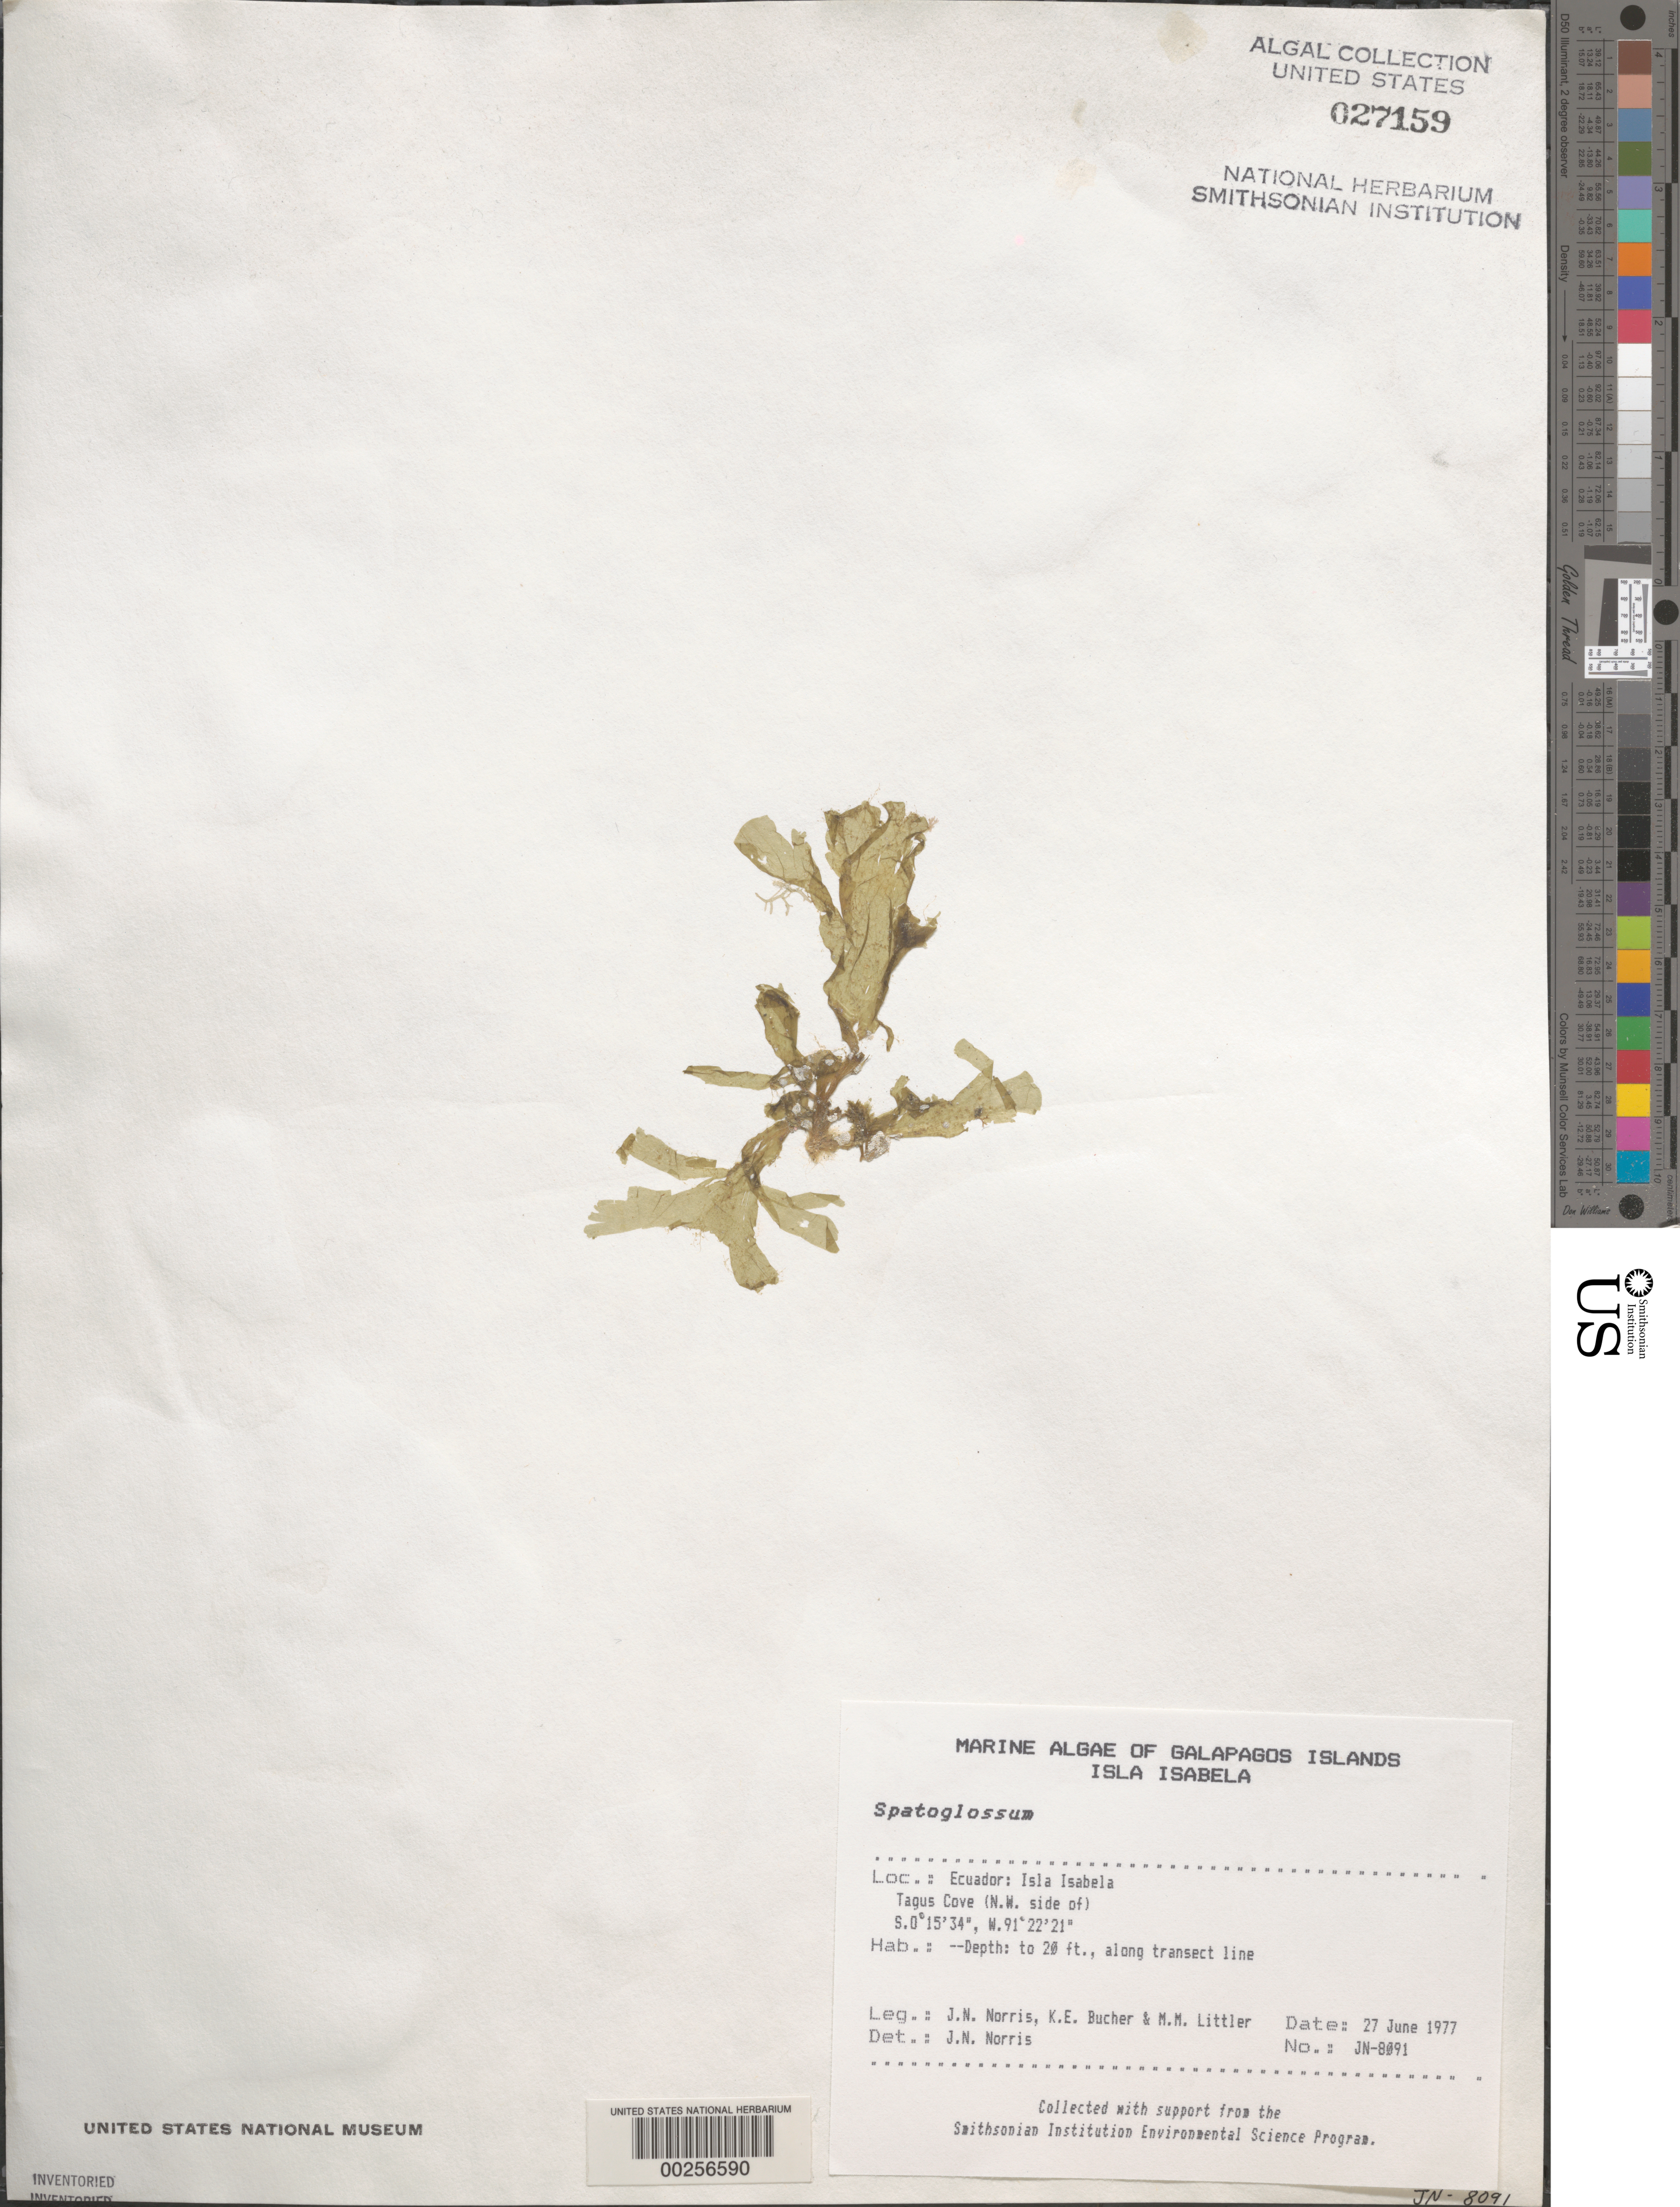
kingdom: Chromista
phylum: Ochrophyta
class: Phaeophyceae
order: Dictyotales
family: Dictyotaceae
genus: Spatoglossum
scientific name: Spatoglossum sp.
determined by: Norris, James N.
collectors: J. N. Norris, K. E. Bucher & M. M. Littler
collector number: JN-8091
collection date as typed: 27 Jun 1977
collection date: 1977-06-27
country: Ecuador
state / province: Colón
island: Isabela [Albemarle]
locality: Tagus Cove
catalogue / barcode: US 27159